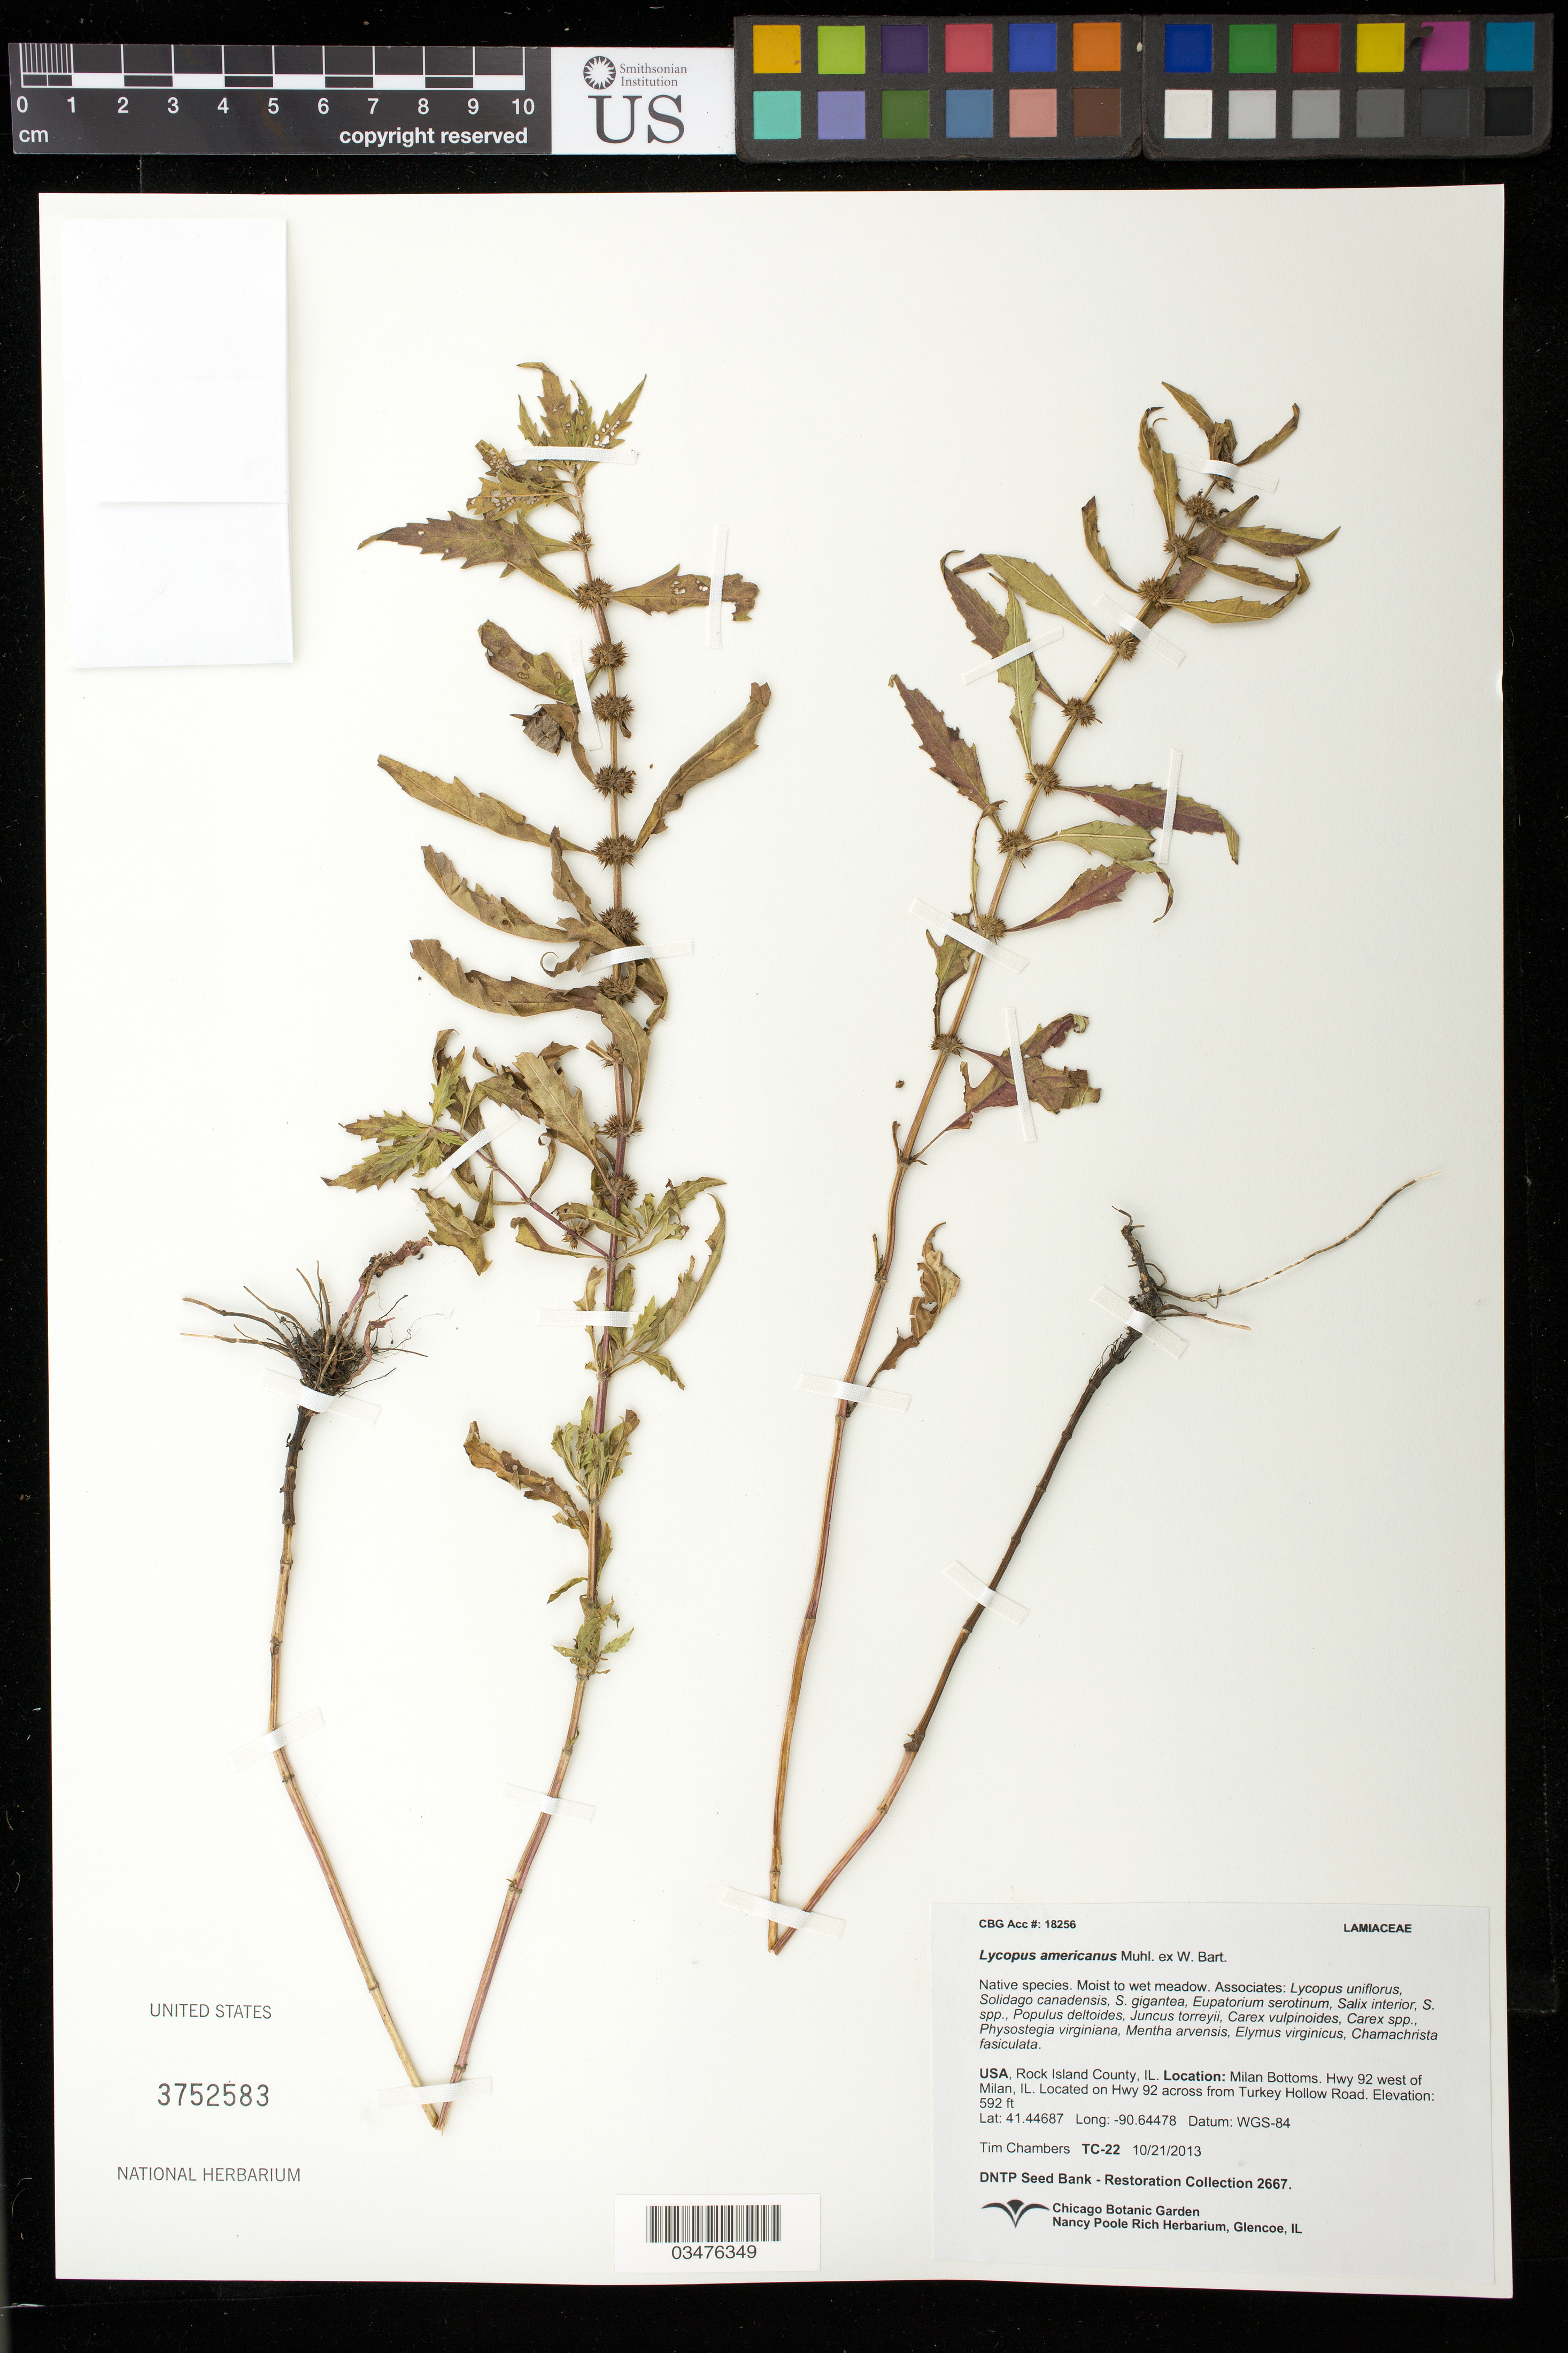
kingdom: Plantae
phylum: Tracheophyta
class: Magnoliopsida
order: Lamiales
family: Lamiaceae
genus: Lycopus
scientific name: Lycopus americanus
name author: Muhl. ex W.P.C. Barton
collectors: T. Chambers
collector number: TC-22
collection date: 2013-10-21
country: United States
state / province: Illinois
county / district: Rock Island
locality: Milan Bottoms, across from Turkey Hollow Rd.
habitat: Moist to wet meadow. With Solidago canadensis, Salix interior, Carex, sp., ect.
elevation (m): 180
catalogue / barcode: US 3752583